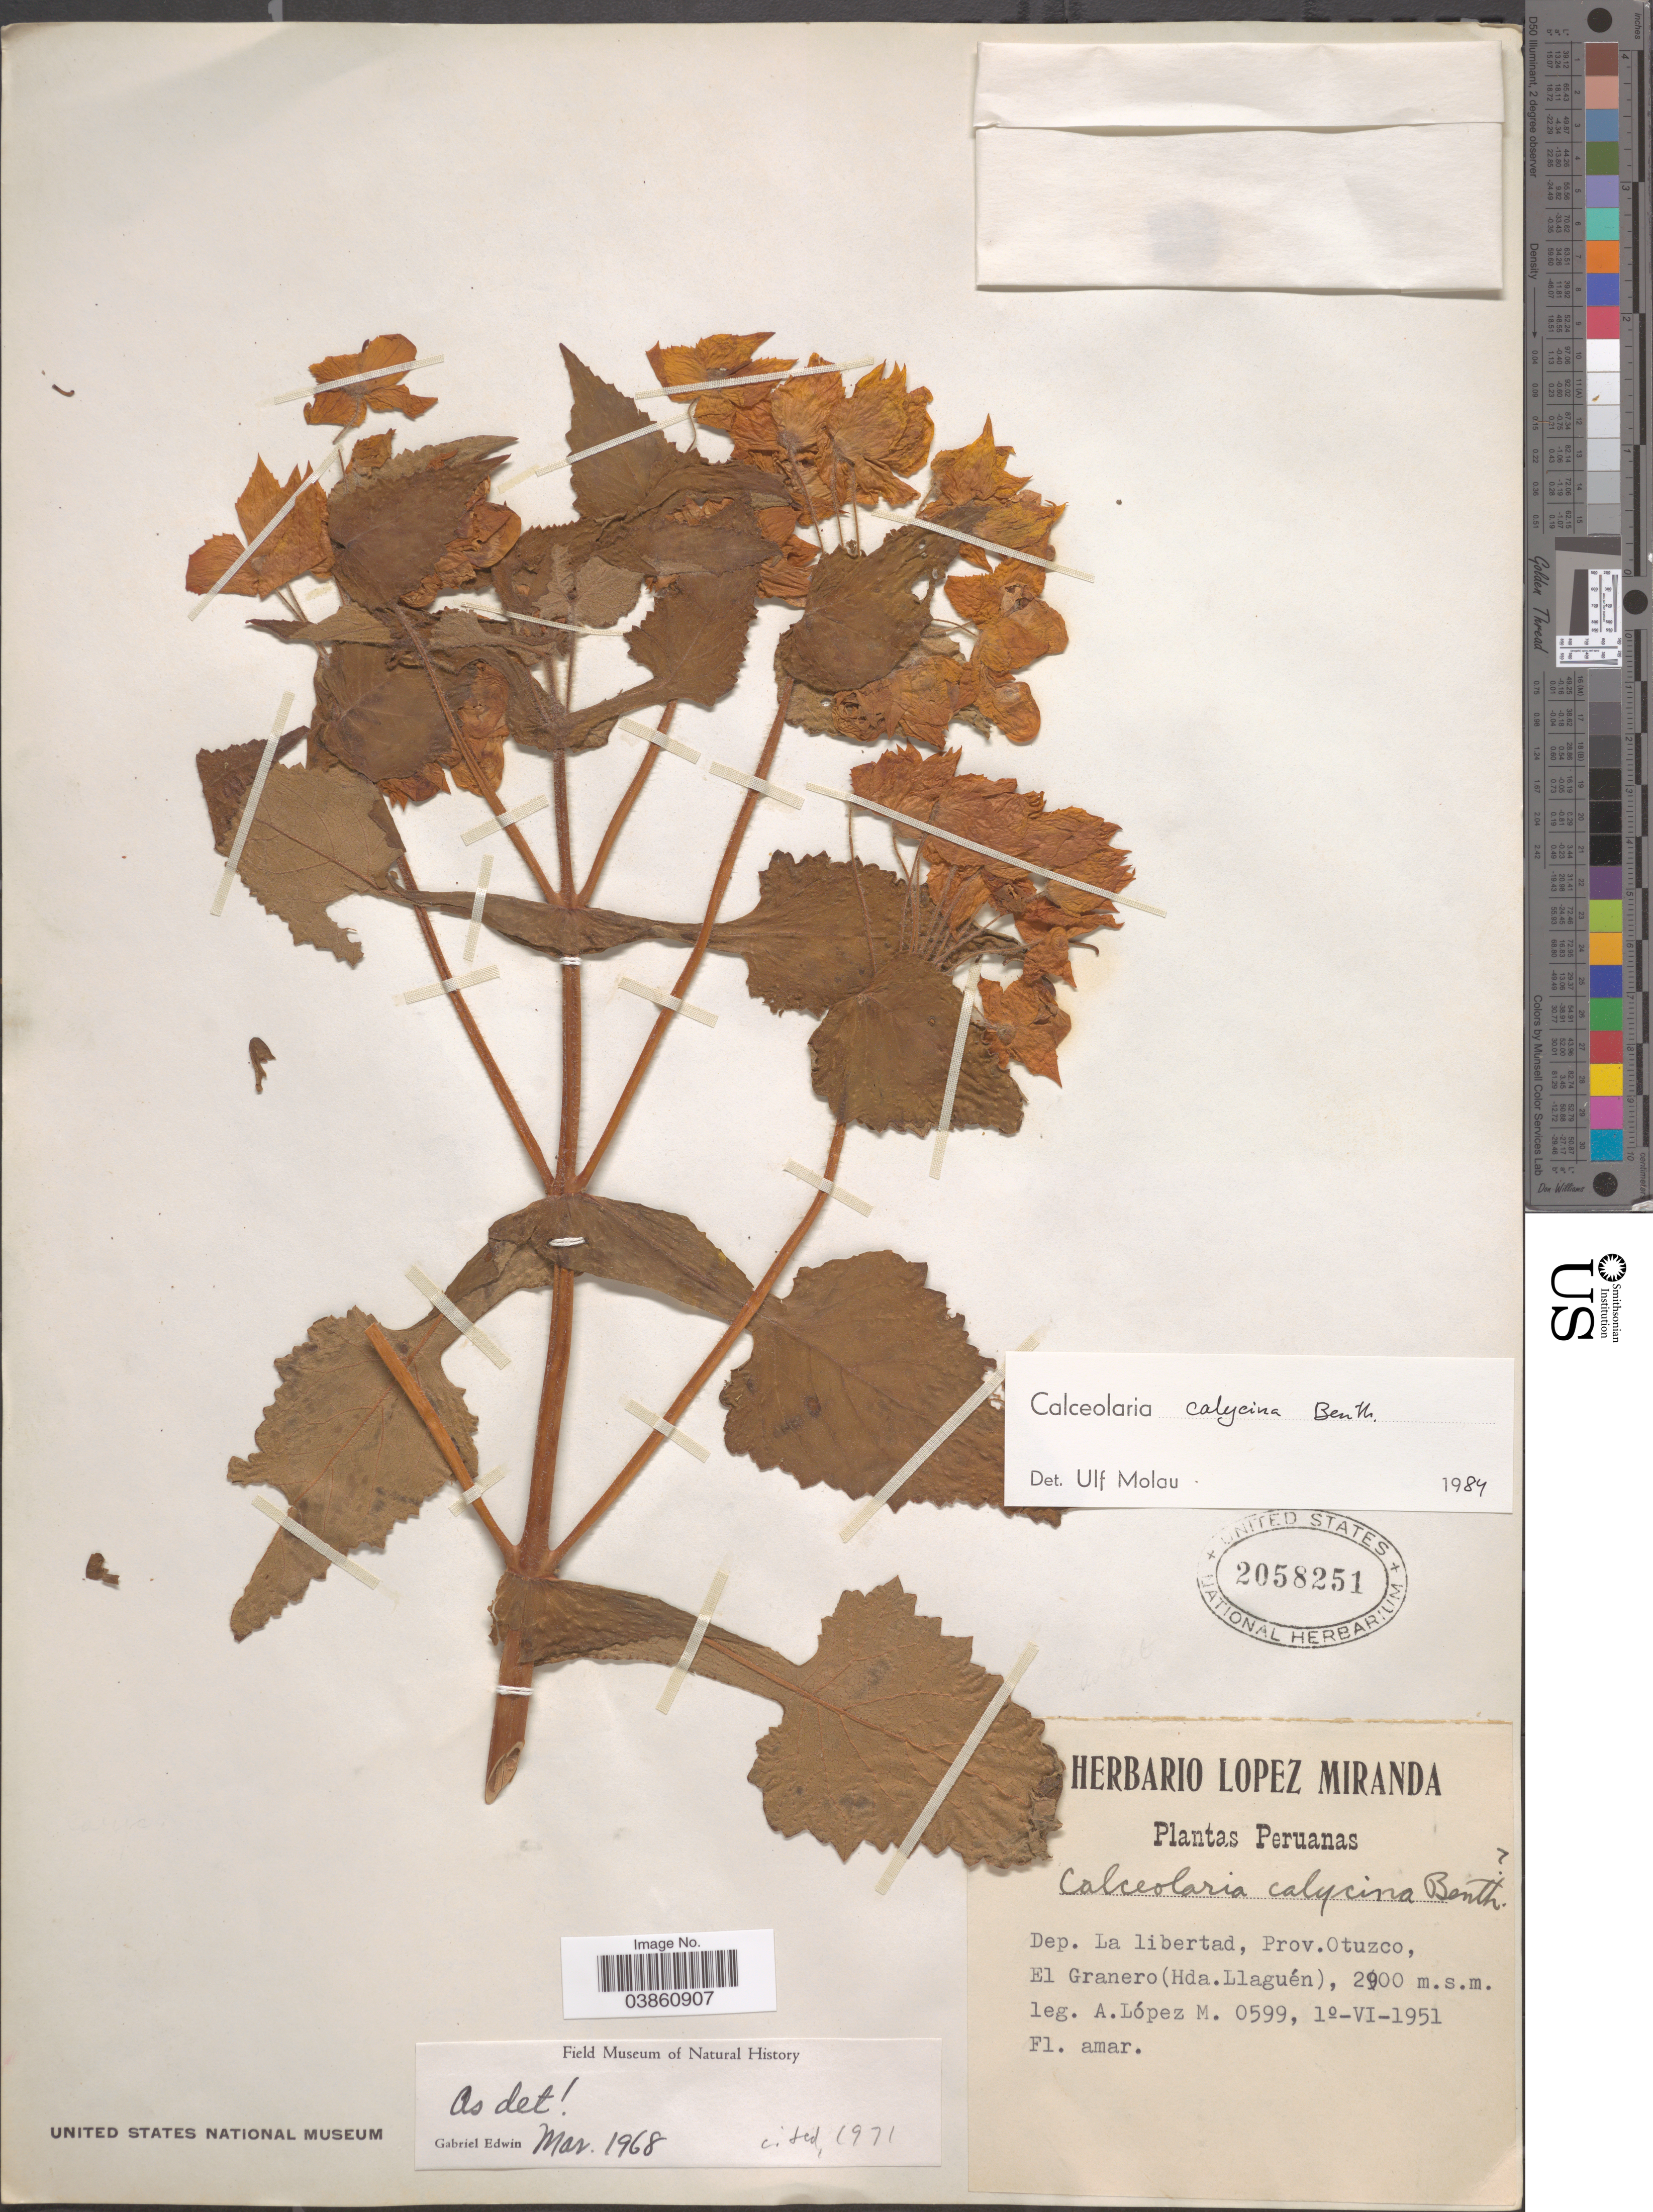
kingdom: Plantae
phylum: Tracheophyta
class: Magnoliopsida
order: Lamiales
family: Calceolariaceae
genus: Calceolaria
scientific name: Calceolaria calycina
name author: Benth.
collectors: A. López M.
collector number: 10599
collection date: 1951-06-01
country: Peru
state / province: La Libertad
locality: Dep. La libertad, Prov. Otuzco, El Granero (Hda. Llaguén).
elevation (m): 2900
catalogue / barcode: US 2058251